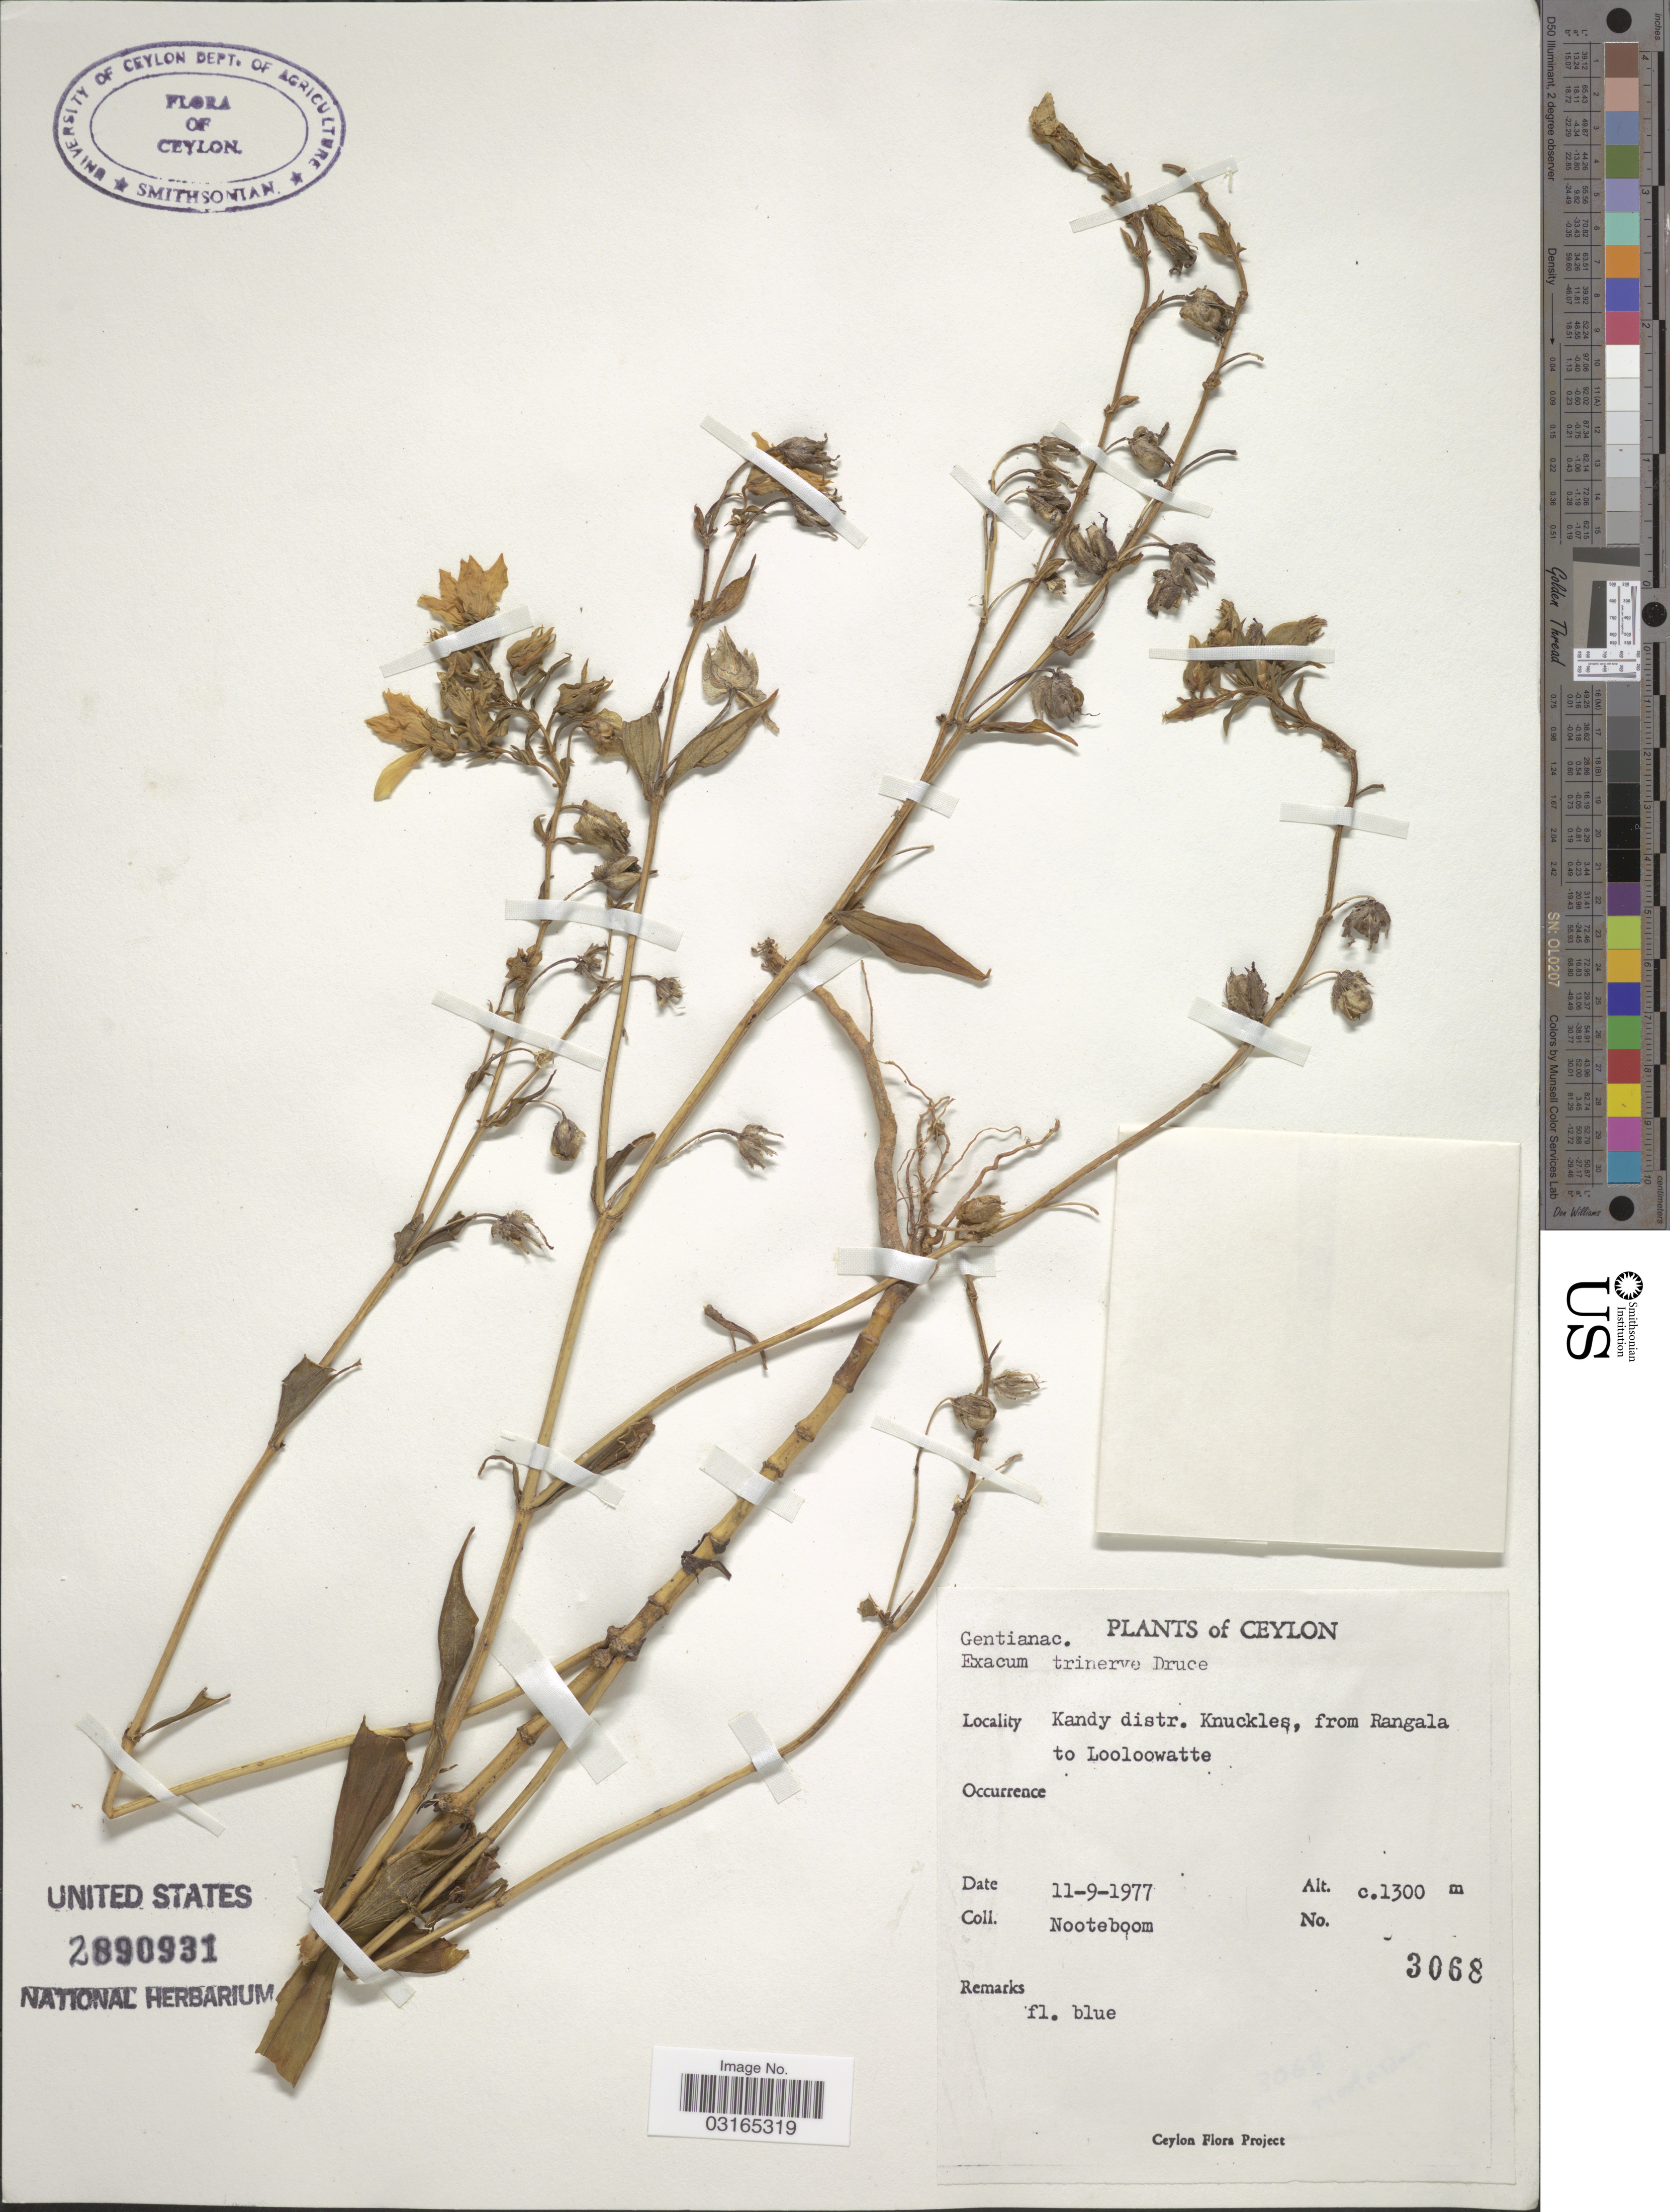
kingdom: Plantae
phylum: Tracheophyta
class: Magnoliopsida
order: Gentianales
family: Gentianaceae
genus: Exacum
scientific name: Exacum trinervium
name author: (L.) Druce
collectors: Nooteboom, --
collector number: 3068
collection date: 1977-09-11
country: Sri Lanka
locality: Ceylon. Kandy distr. Knuckles, from Rangala to Looloowatte.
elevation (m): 1300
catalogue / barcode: US 2890931